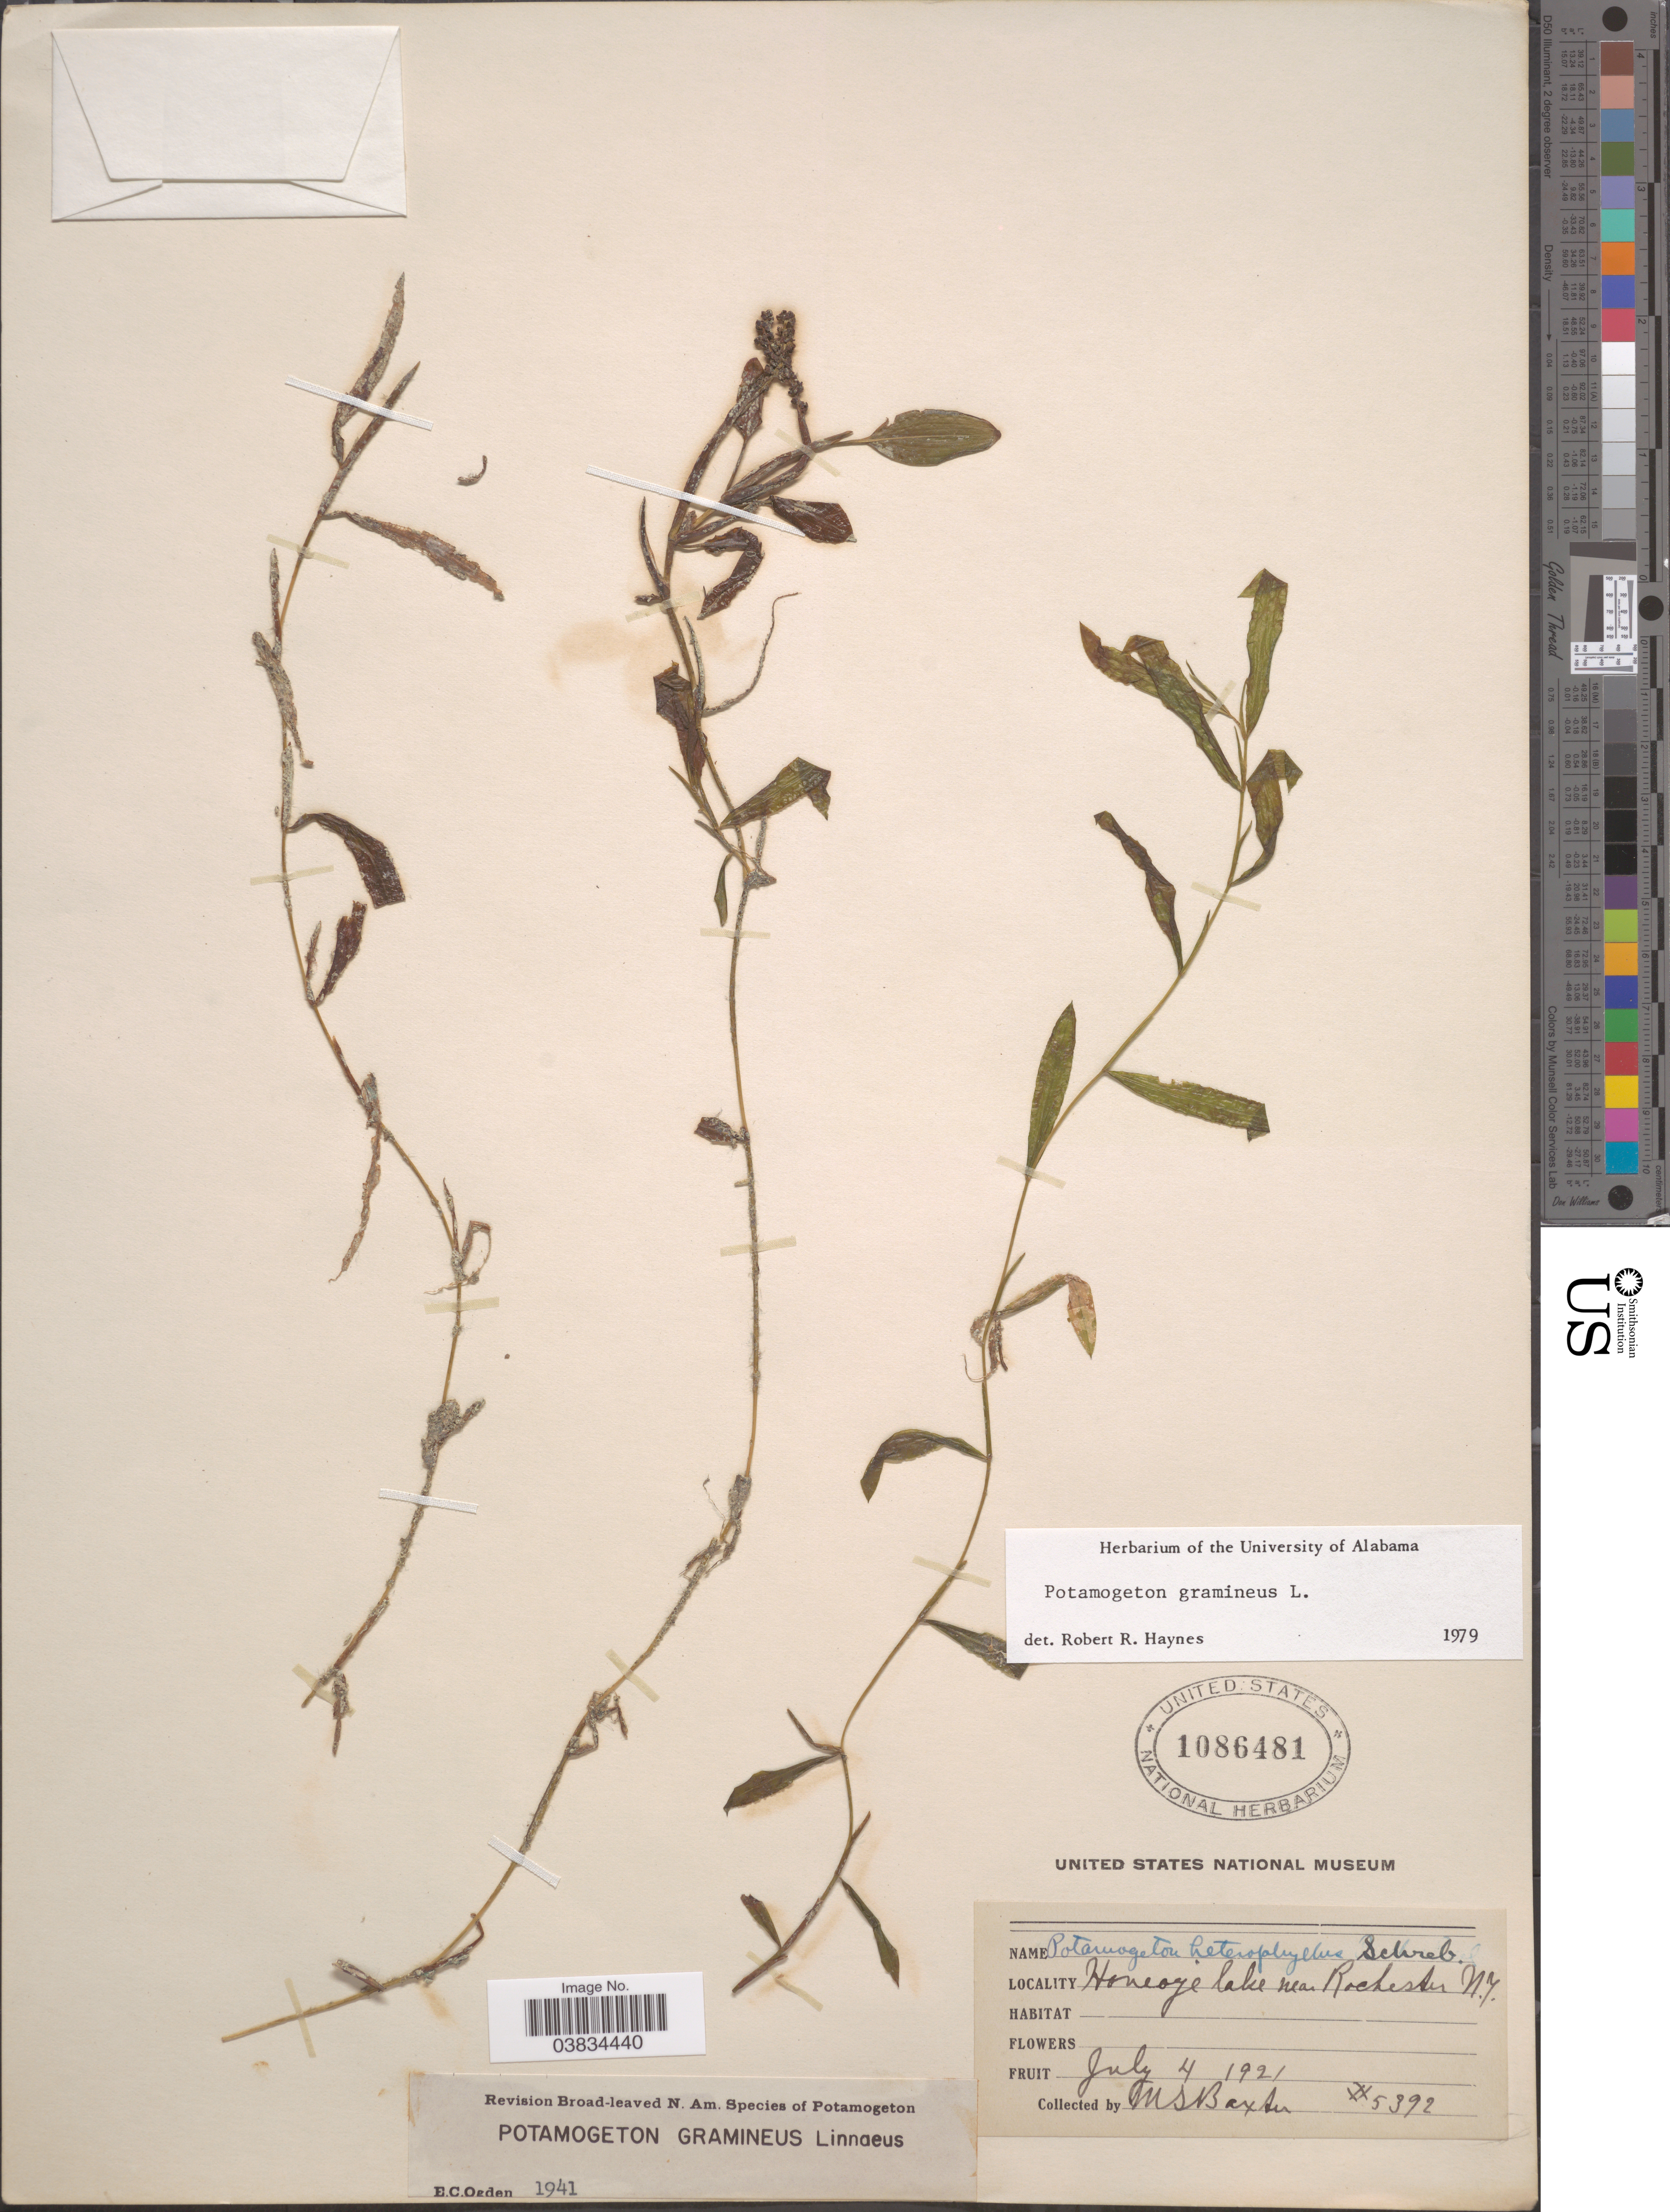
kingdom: Plantae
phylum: Tracheophyta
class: Liliopsida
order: Alismatales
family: Potamogetonaceae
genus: Potamogeton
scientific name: Potamogeton gramineus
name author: L.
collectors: M. Baxter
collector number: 5392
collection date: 1921-07-04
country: United States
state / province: New York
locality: Honeoye lake near Rochester.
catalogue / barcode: US 1086481